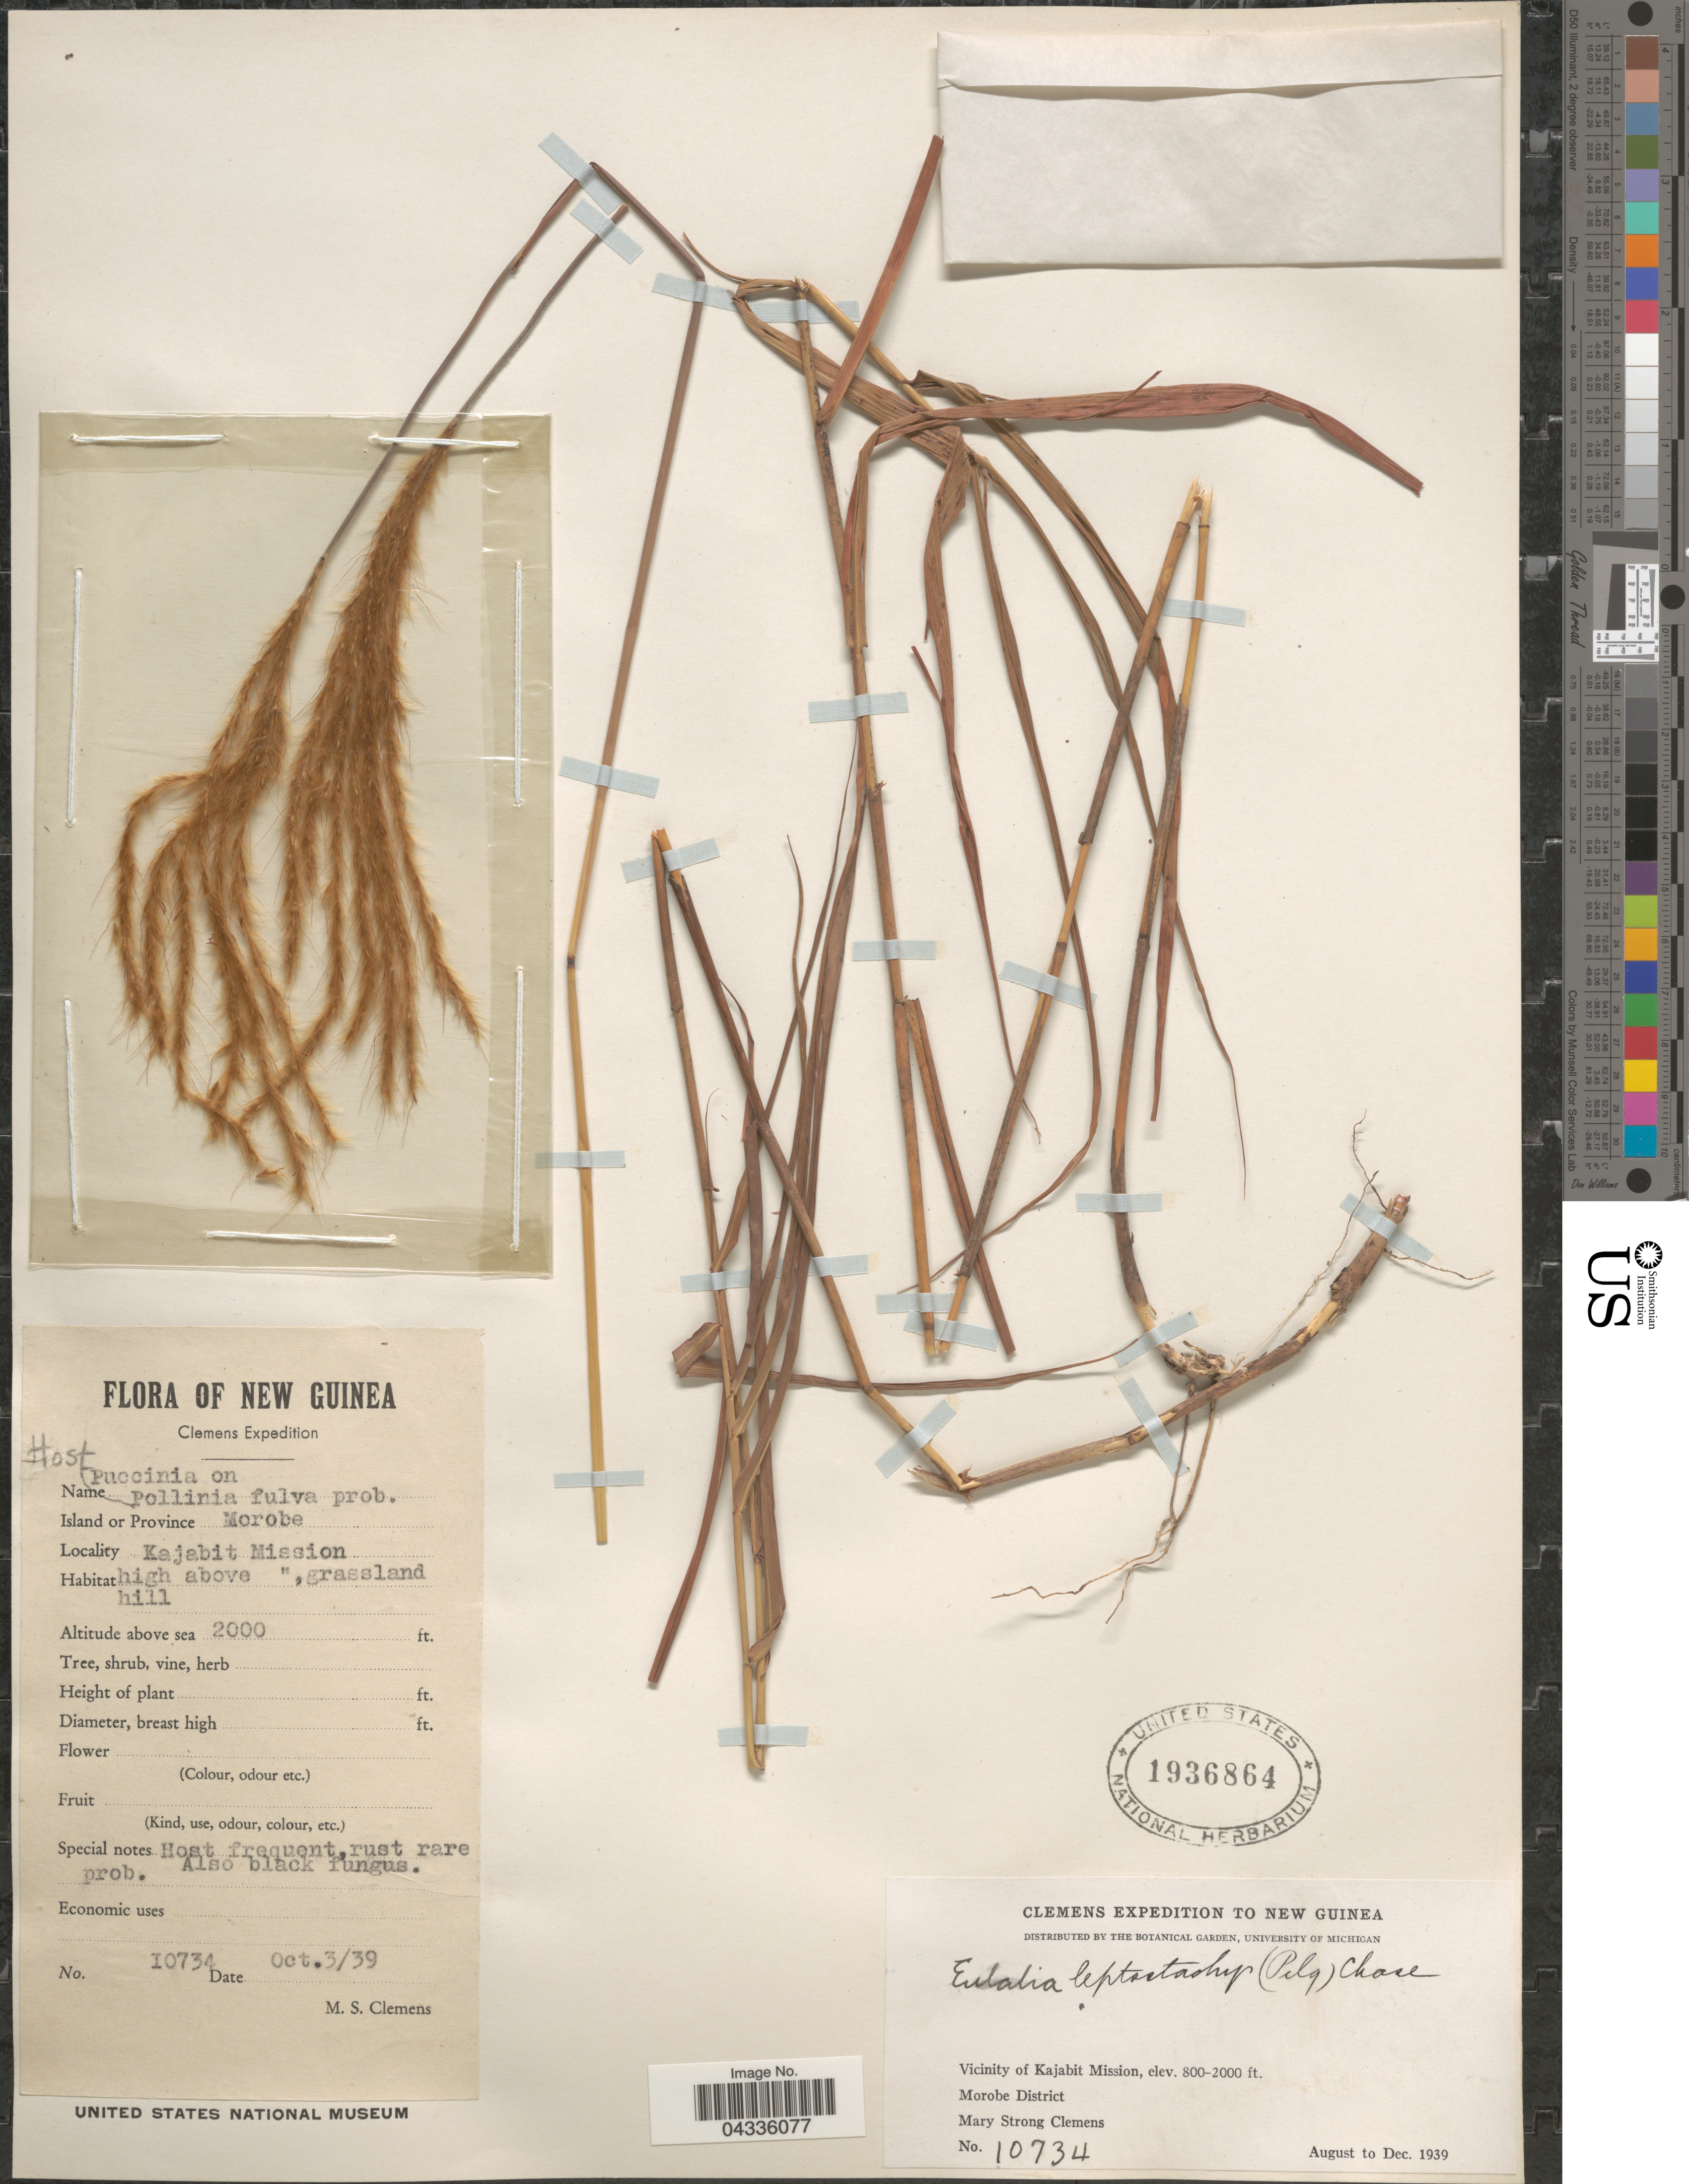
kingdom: Plantae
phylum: Tracheophyta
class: Liliopsida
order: Poales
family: Poaceae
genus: Eulalia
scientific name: Eulalia leptostachys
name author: (Pilg.) Henr.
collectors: M. S. Clemens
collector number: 10734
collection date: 1939-10-03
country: Papua New Guinea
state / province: Morobe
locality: Clemens Expedition to New Guinea. Vicinity of Kajabit Mission. Morobe District. New Guinea.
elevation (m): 610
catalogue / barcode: US 1936864